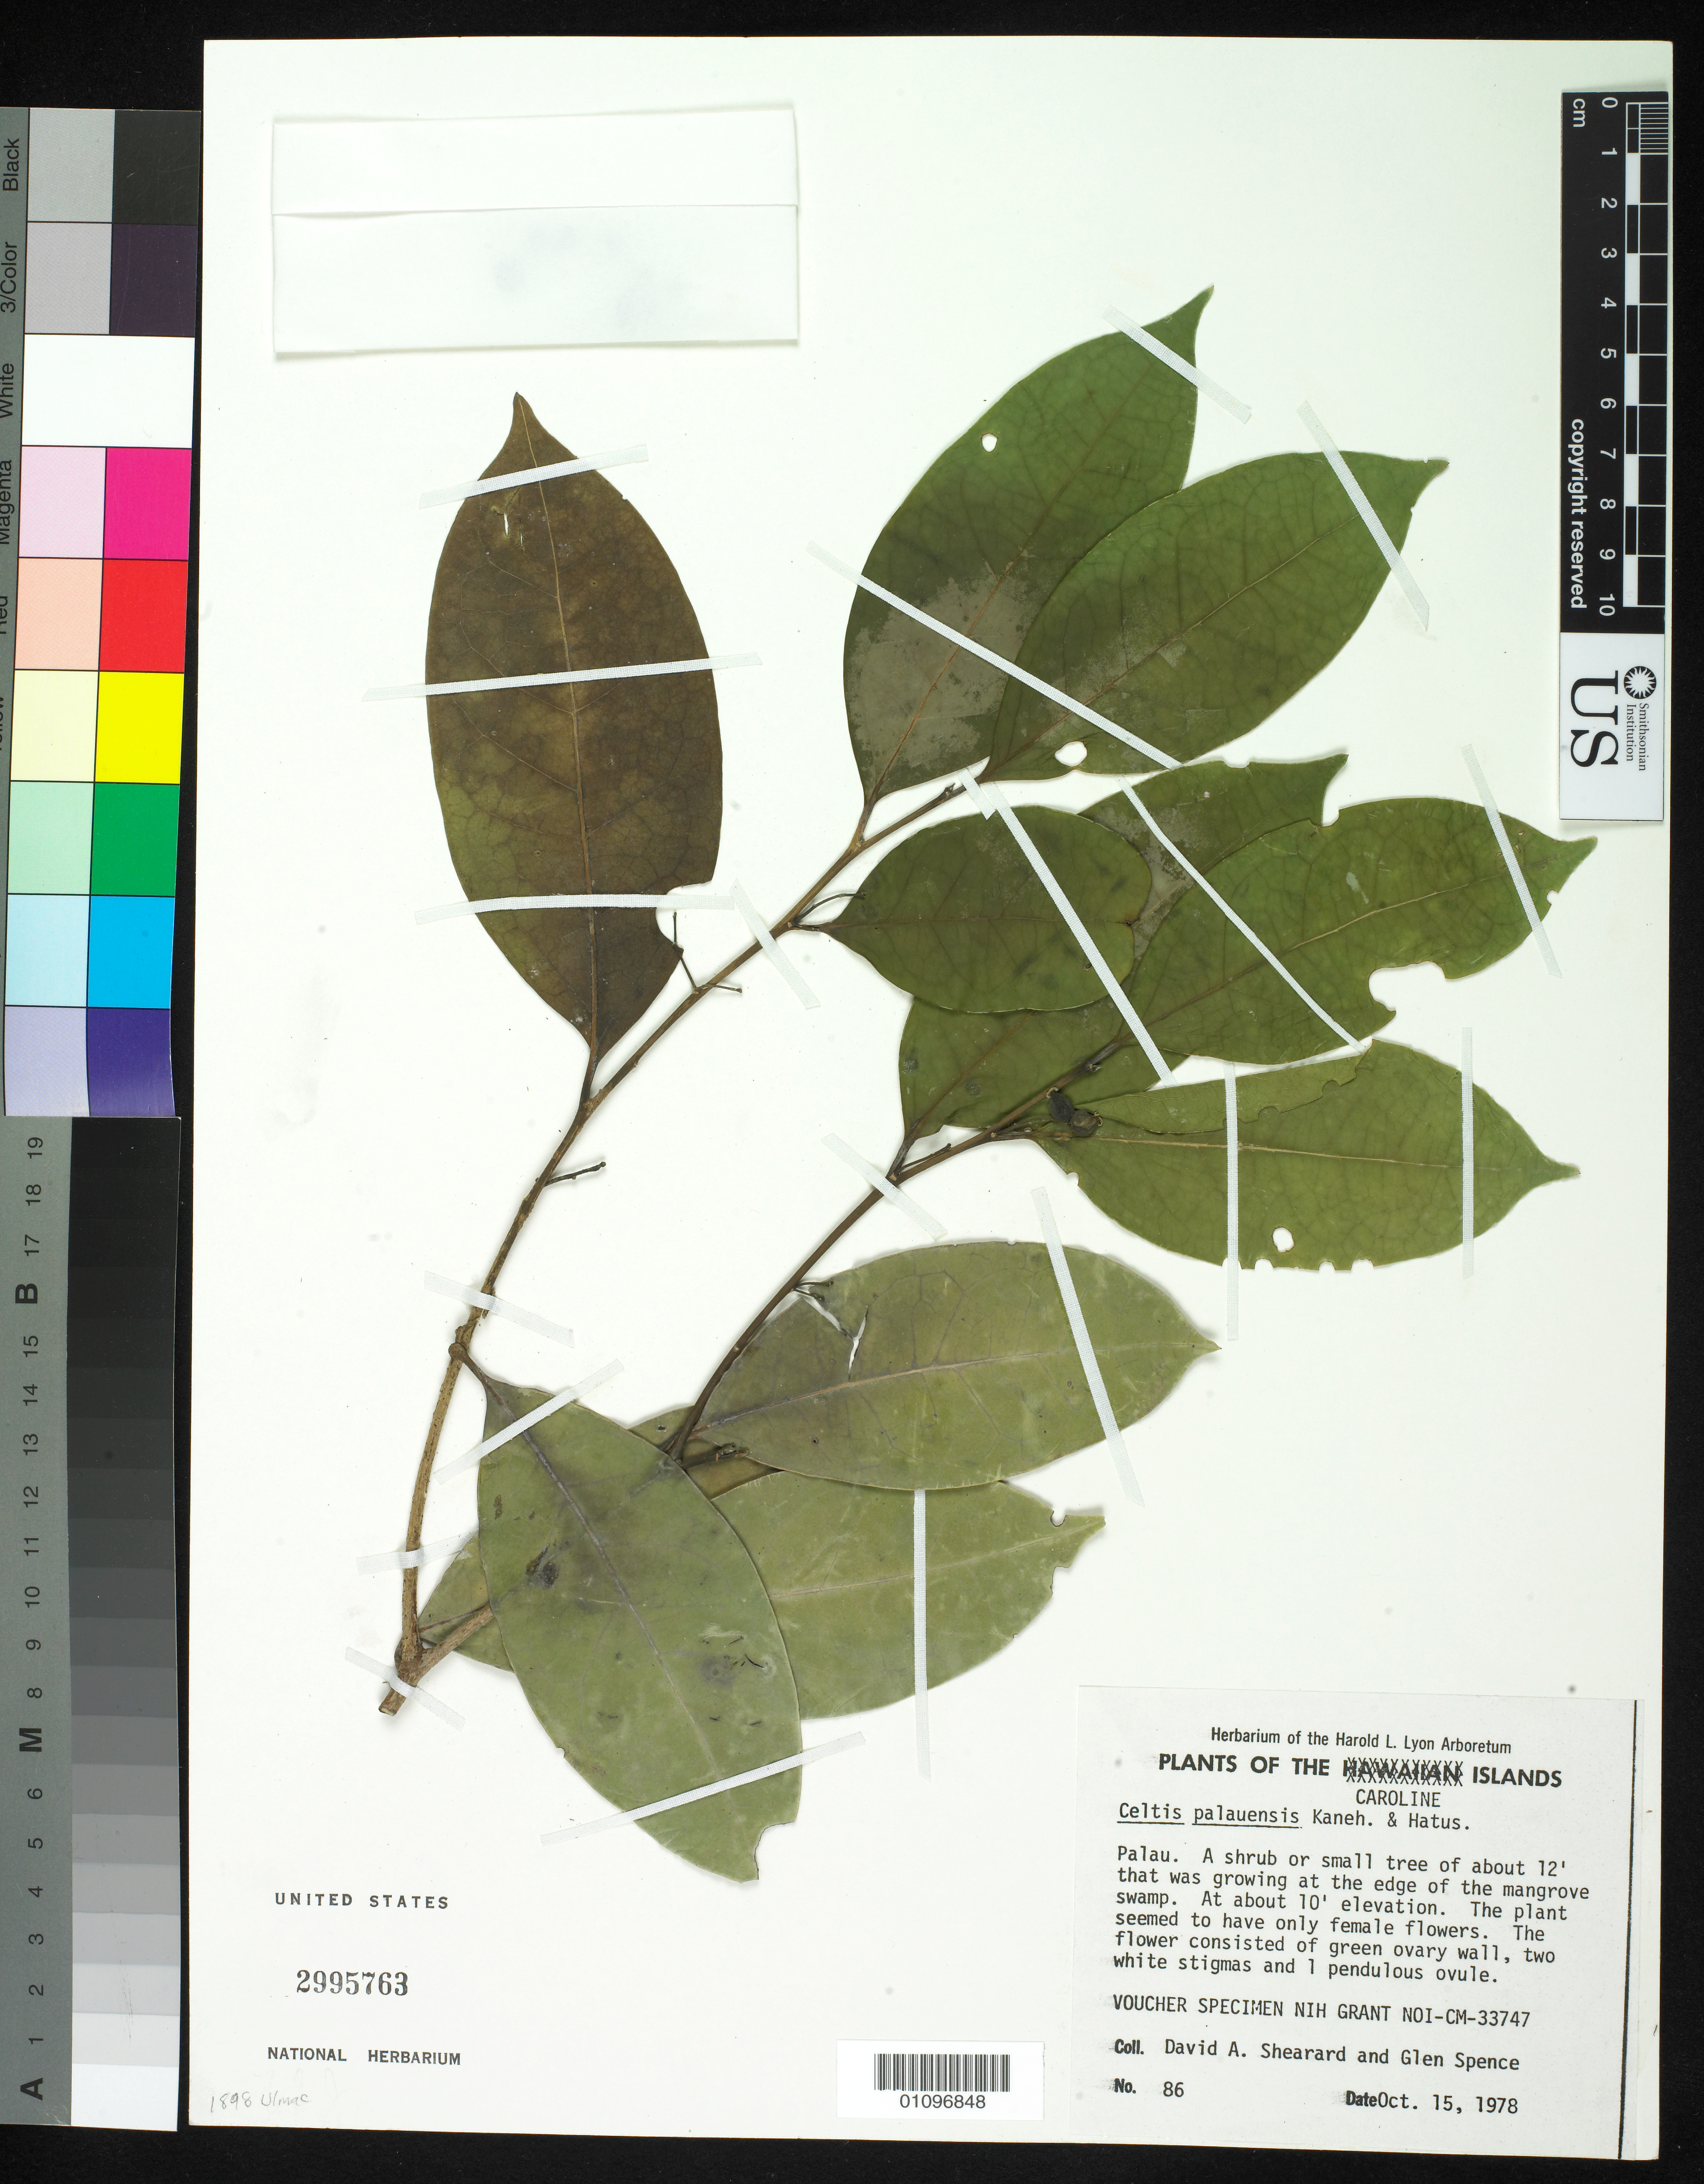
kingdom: Plantae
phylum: Tracheophyta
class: Magnoliopsida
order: Rosales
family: Cannabaceae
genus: Celtis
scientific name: Celtis palauensis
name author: Kaneh. & Hatus.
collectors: D. Shearard & G. Spence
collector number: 86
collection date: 1978-10-15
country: Palau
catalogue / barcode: US 2995763